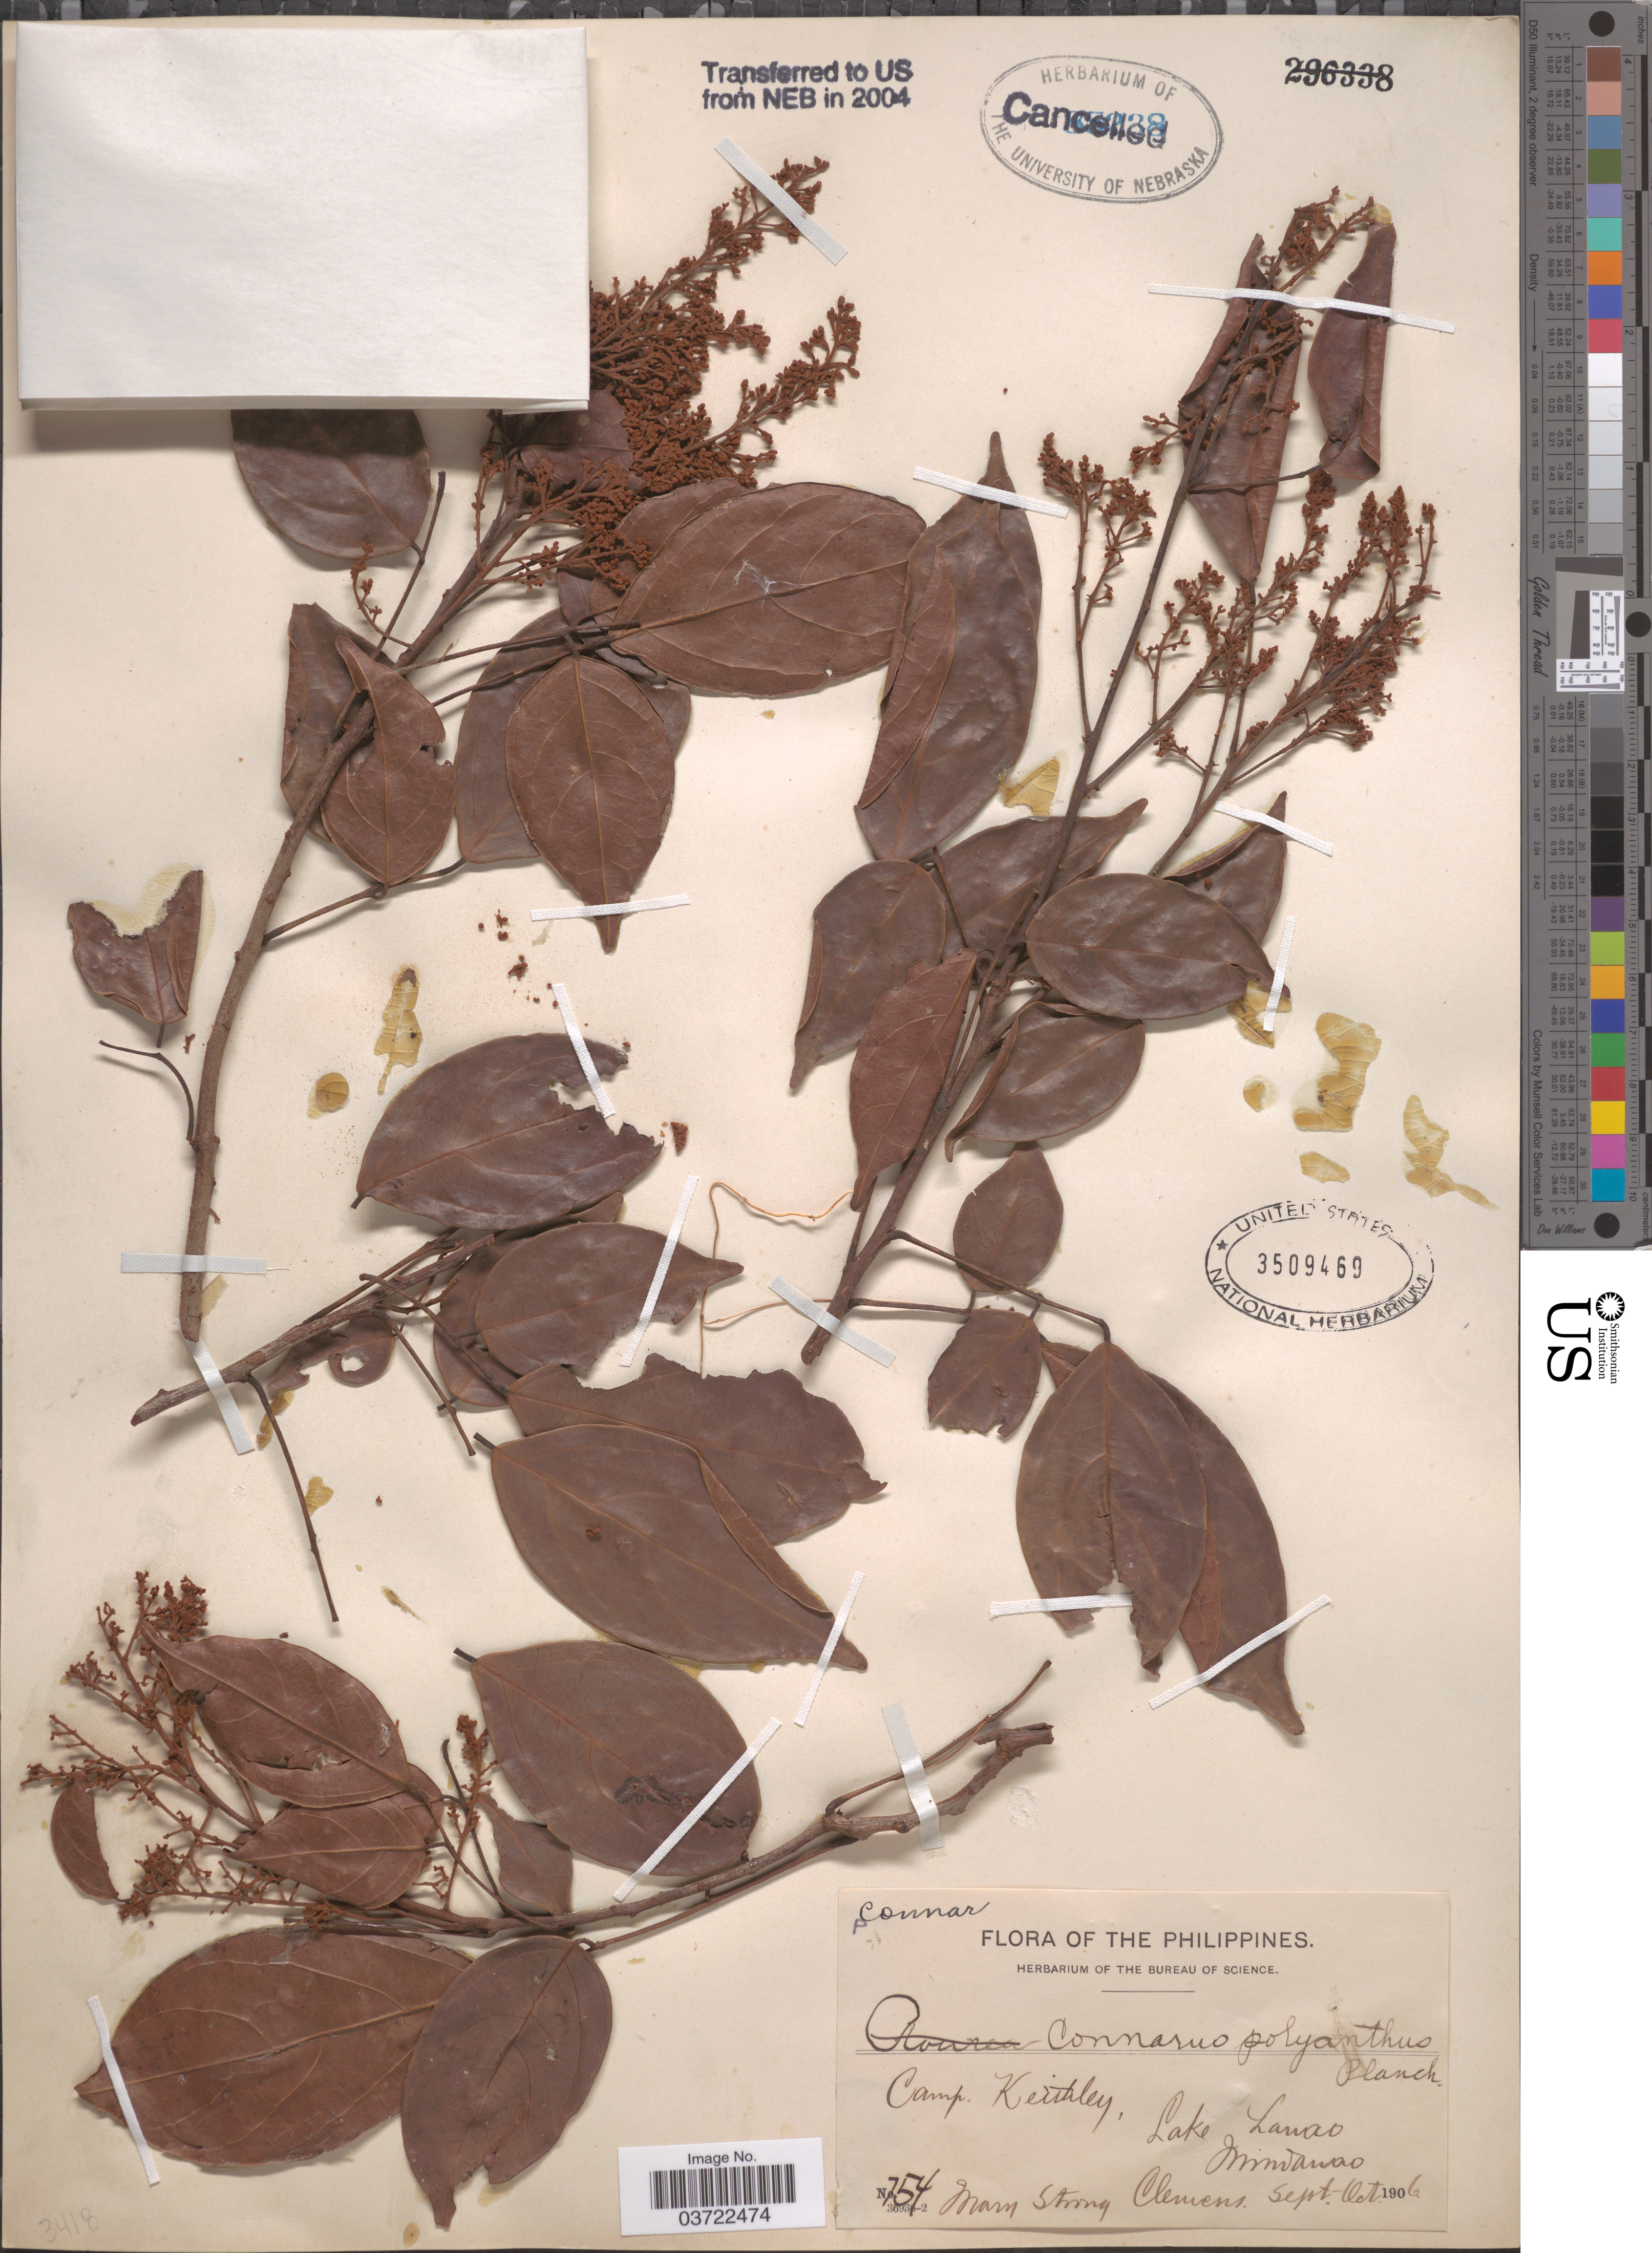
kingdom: Plantae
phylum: Tracheophyta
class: Magnoliopsida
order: Oxalidales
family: Connaraceae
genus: Connarus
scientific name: Connarus polyanthus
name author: Planch.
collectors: M. S. Clemens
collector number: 754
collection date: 1906-09/1906-10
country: Philippines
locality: Camp Keithley, Lake Lanao. Mindanao.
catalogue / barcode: US 3509469